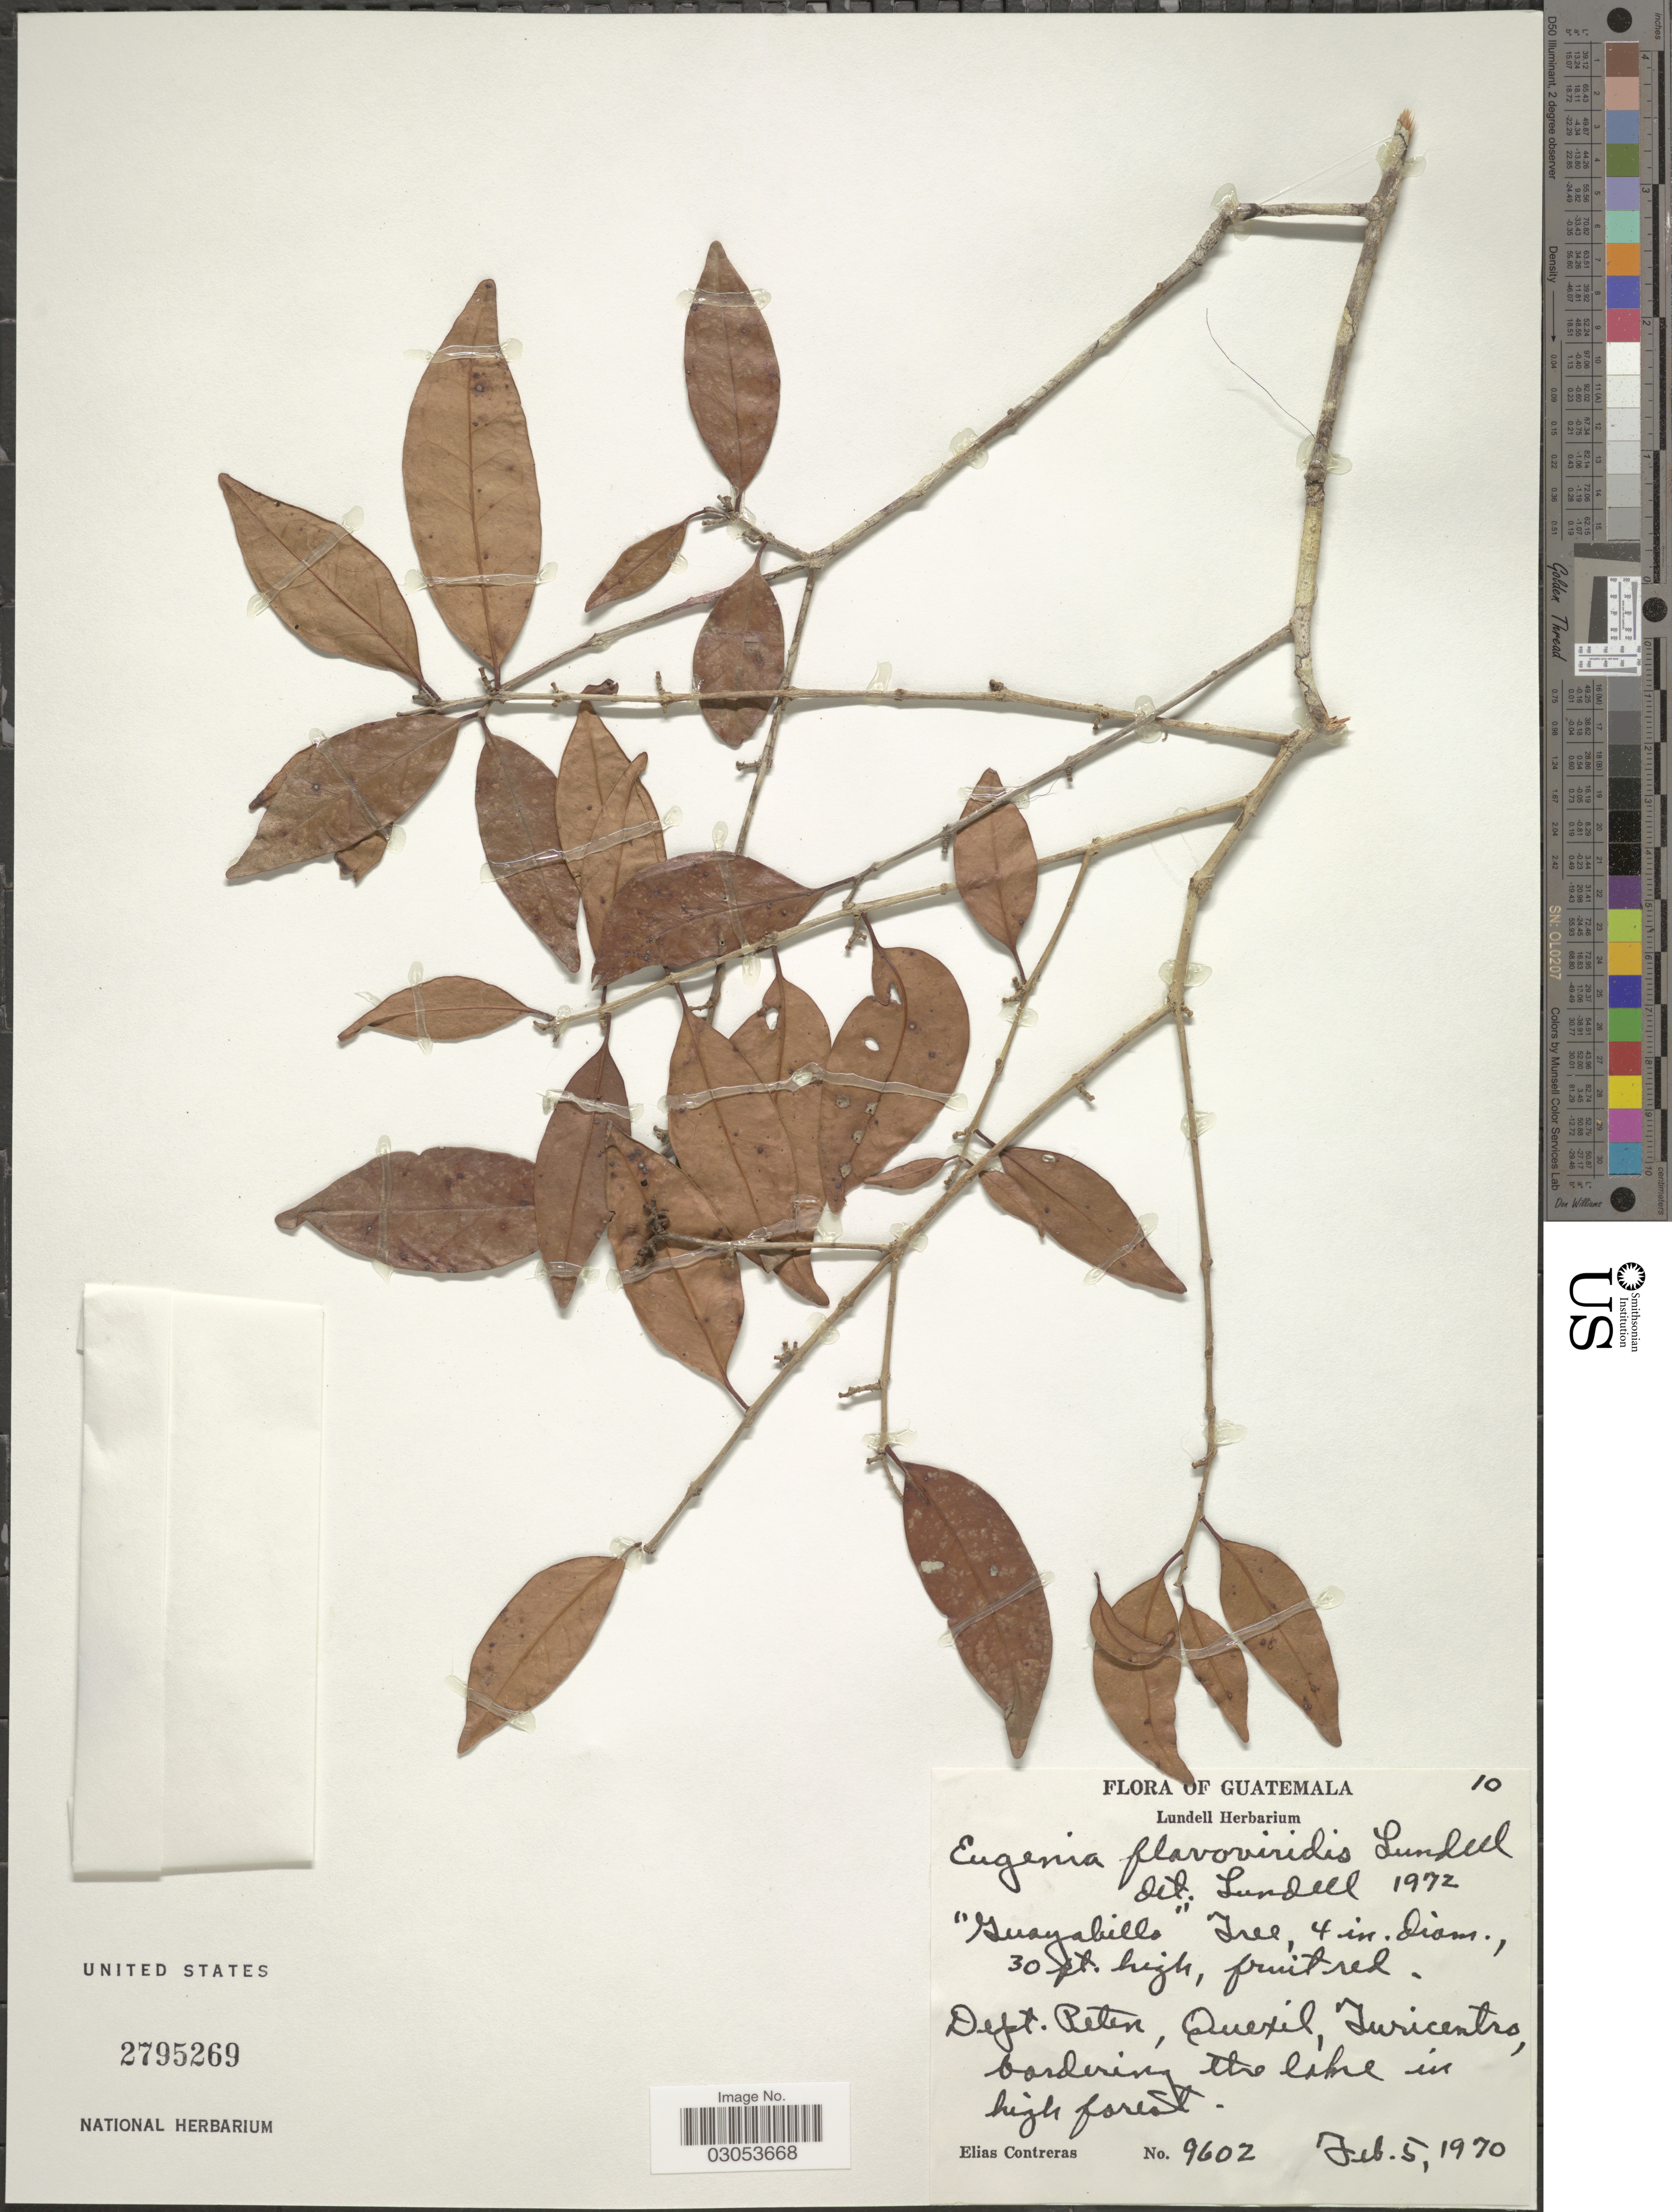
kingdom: Plantae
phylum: Tracheophyta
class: Magnoliopsida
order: Myrtales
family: Myrtaceae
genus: Eugenia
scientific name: Eugenia flavoviridis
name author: Lundell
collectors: E. Contreras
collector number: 9602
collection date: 1970-02-05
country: Guatemala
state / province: El Petén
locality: Dept. Peten, Quexil, Turicentro, bordering the lake in high forest.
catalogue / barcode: US 2795269